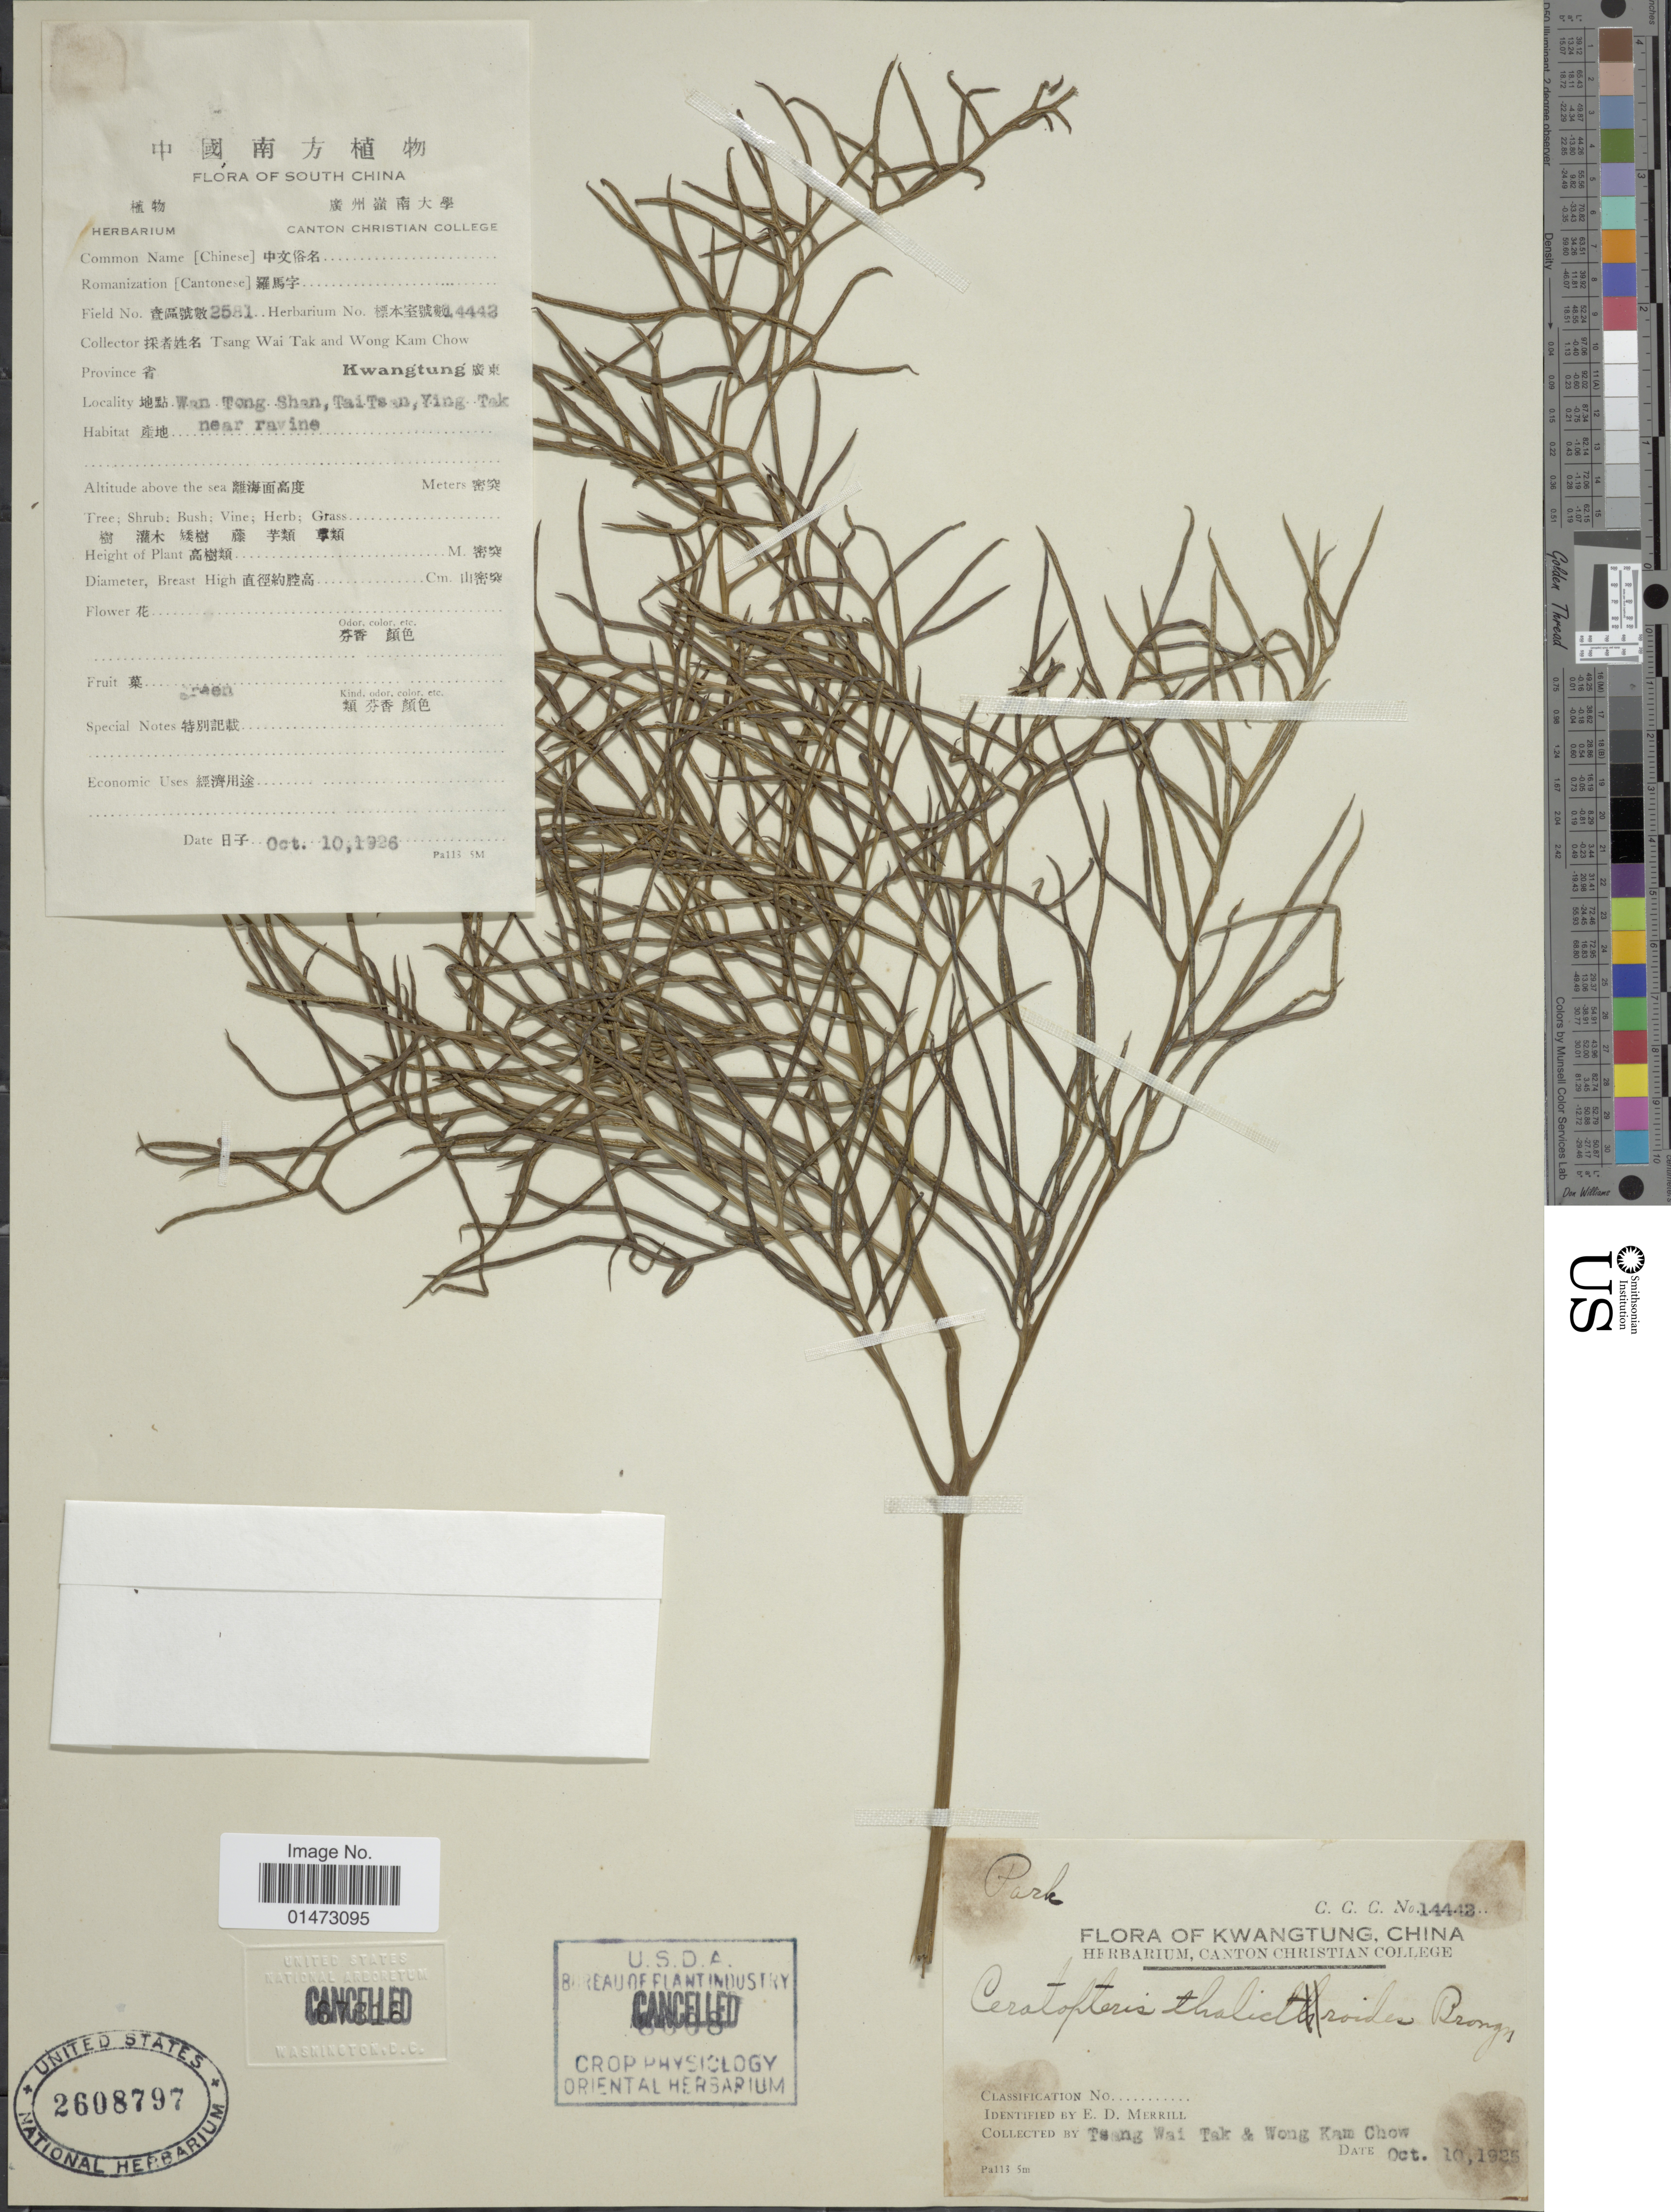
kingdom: Plantae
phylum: Tracheophyta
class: Polypodiopsida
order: Polypodiales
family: Pteridaceae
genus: Ceratopteris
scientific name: Ceratopteris thalictroides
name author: (L.) Brongn.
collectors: T. Tak & W. Chow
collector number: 2581/14442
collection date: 1925-10-10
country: China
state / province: Guangdong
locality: South China. Province Kwangtung. Wan Tong Shan, Taitsan, Ying Tak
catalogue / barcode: US 2608797